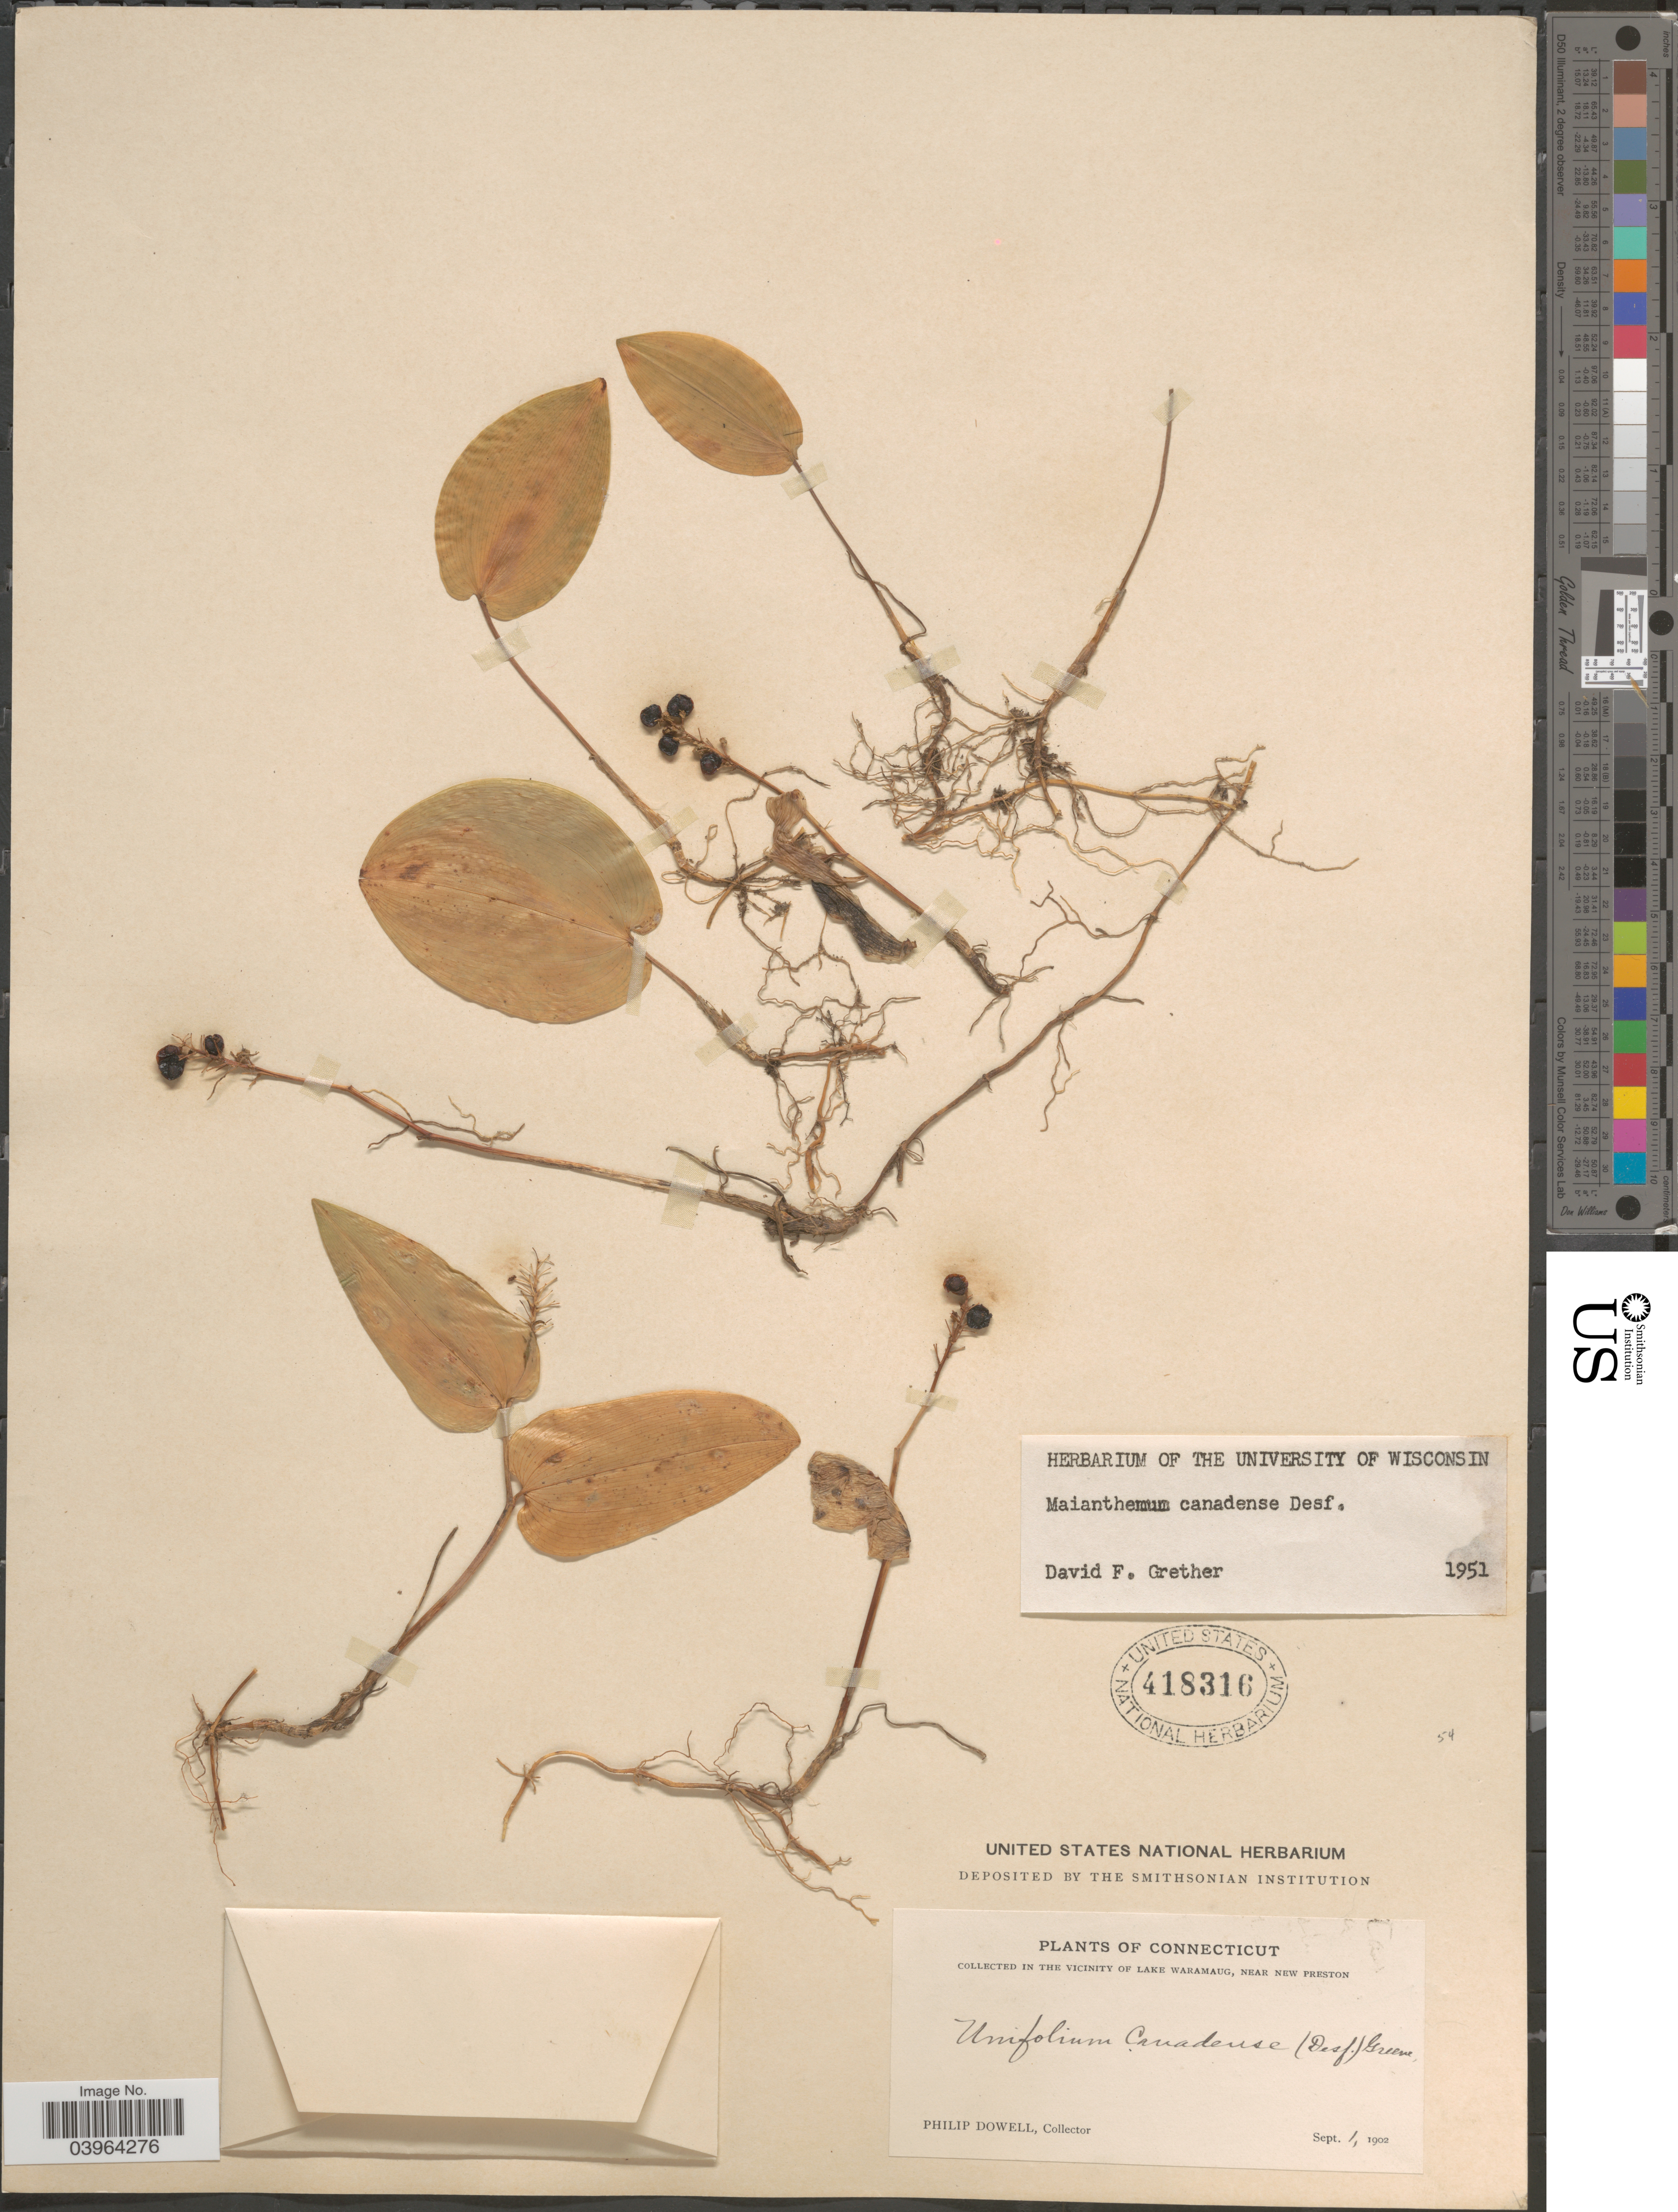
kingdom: Plantae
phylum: Tracheophyta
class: Liliopsida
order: Asparagales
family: Asparagaceae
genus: Maianthemum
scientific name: Maianthemum canadense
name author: Desf.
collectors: P. Dowell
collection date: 1902-09-01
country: United States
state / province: Connecticut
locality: In the vicinity of Lake Waramaug, near New Preston.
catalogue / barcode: US 418316